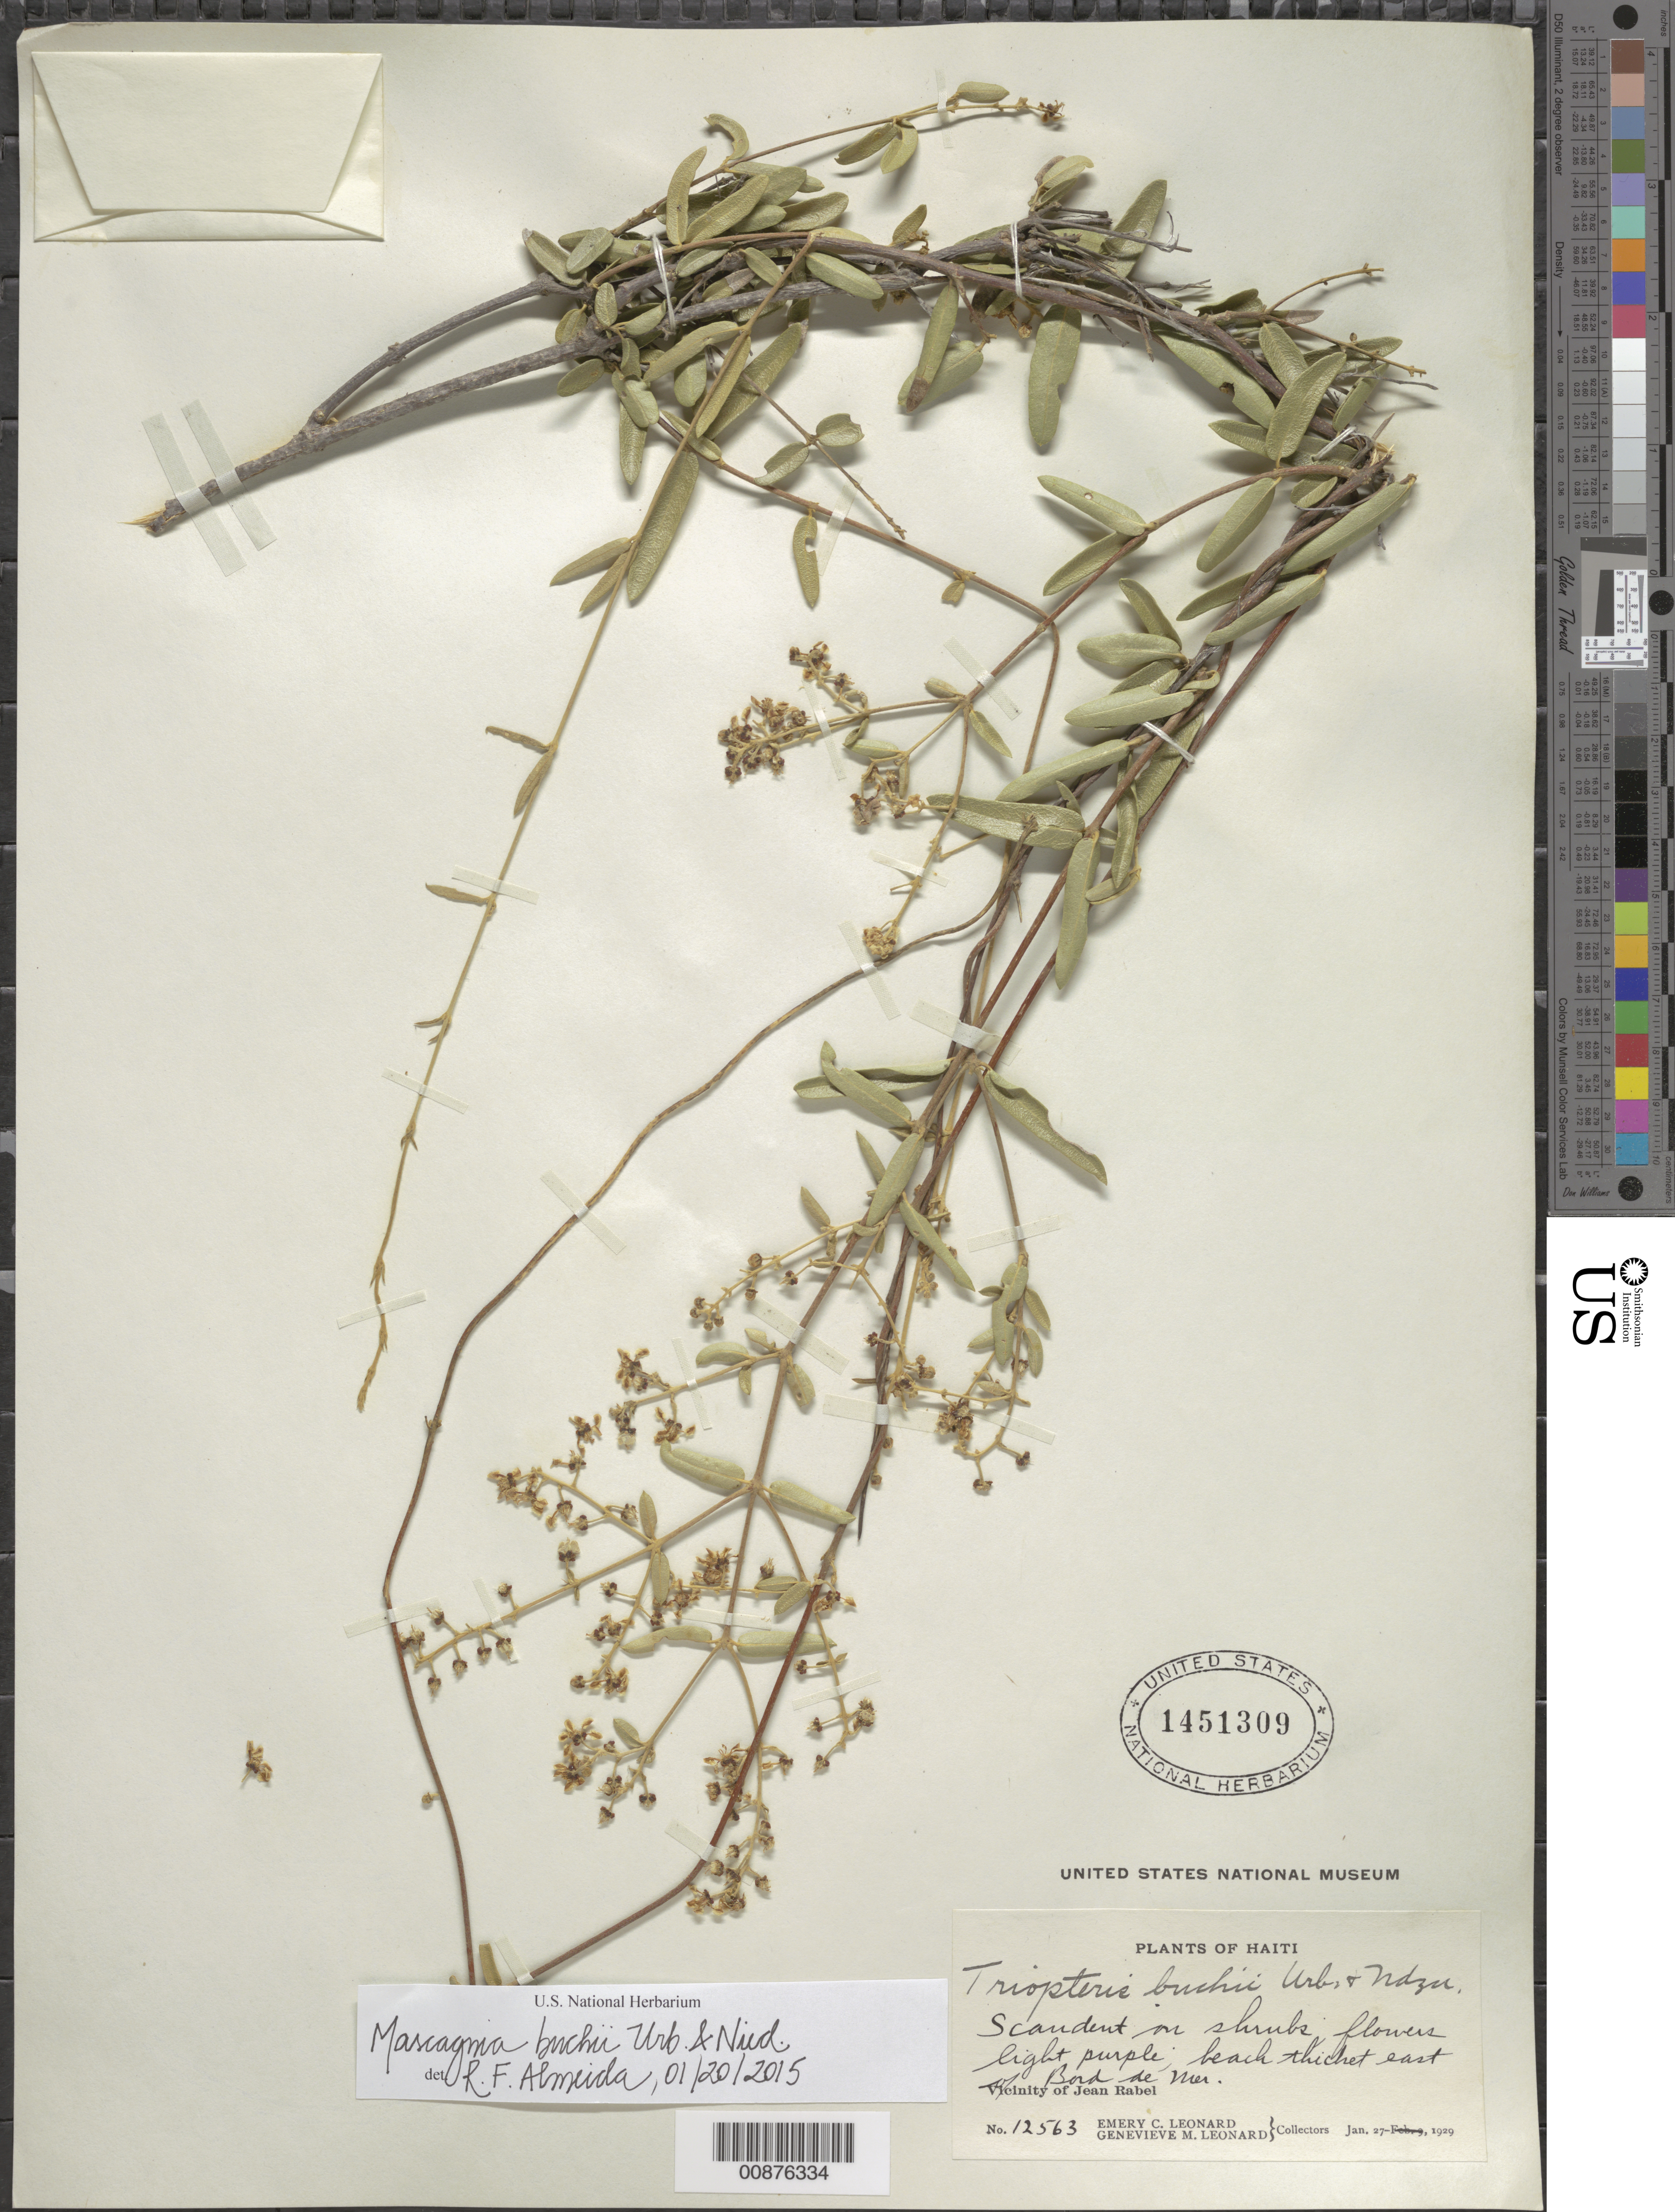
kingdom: Plantae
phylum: Tracheophyta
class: Magnoliopsida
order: Malpighiales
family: Malpighiaceae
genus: Mascagnia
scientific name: Mascagnia buchii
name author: Urb. & Nied.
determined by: De Almeida, R. F., (HUEFS), Universidade Estadual de Feira de Santana (BRAZIL)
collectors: E. C. Leonard & G. M. Leonard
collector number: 12563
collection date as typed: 27 Jan 1929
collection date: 1929-01-27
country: Haiti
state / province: Nord-Ouest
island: Hispaniola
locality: Vicinity of Jean Rabel, E of Bord de Mer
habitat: On shrubs, beach thicket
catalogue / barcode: US 1451309